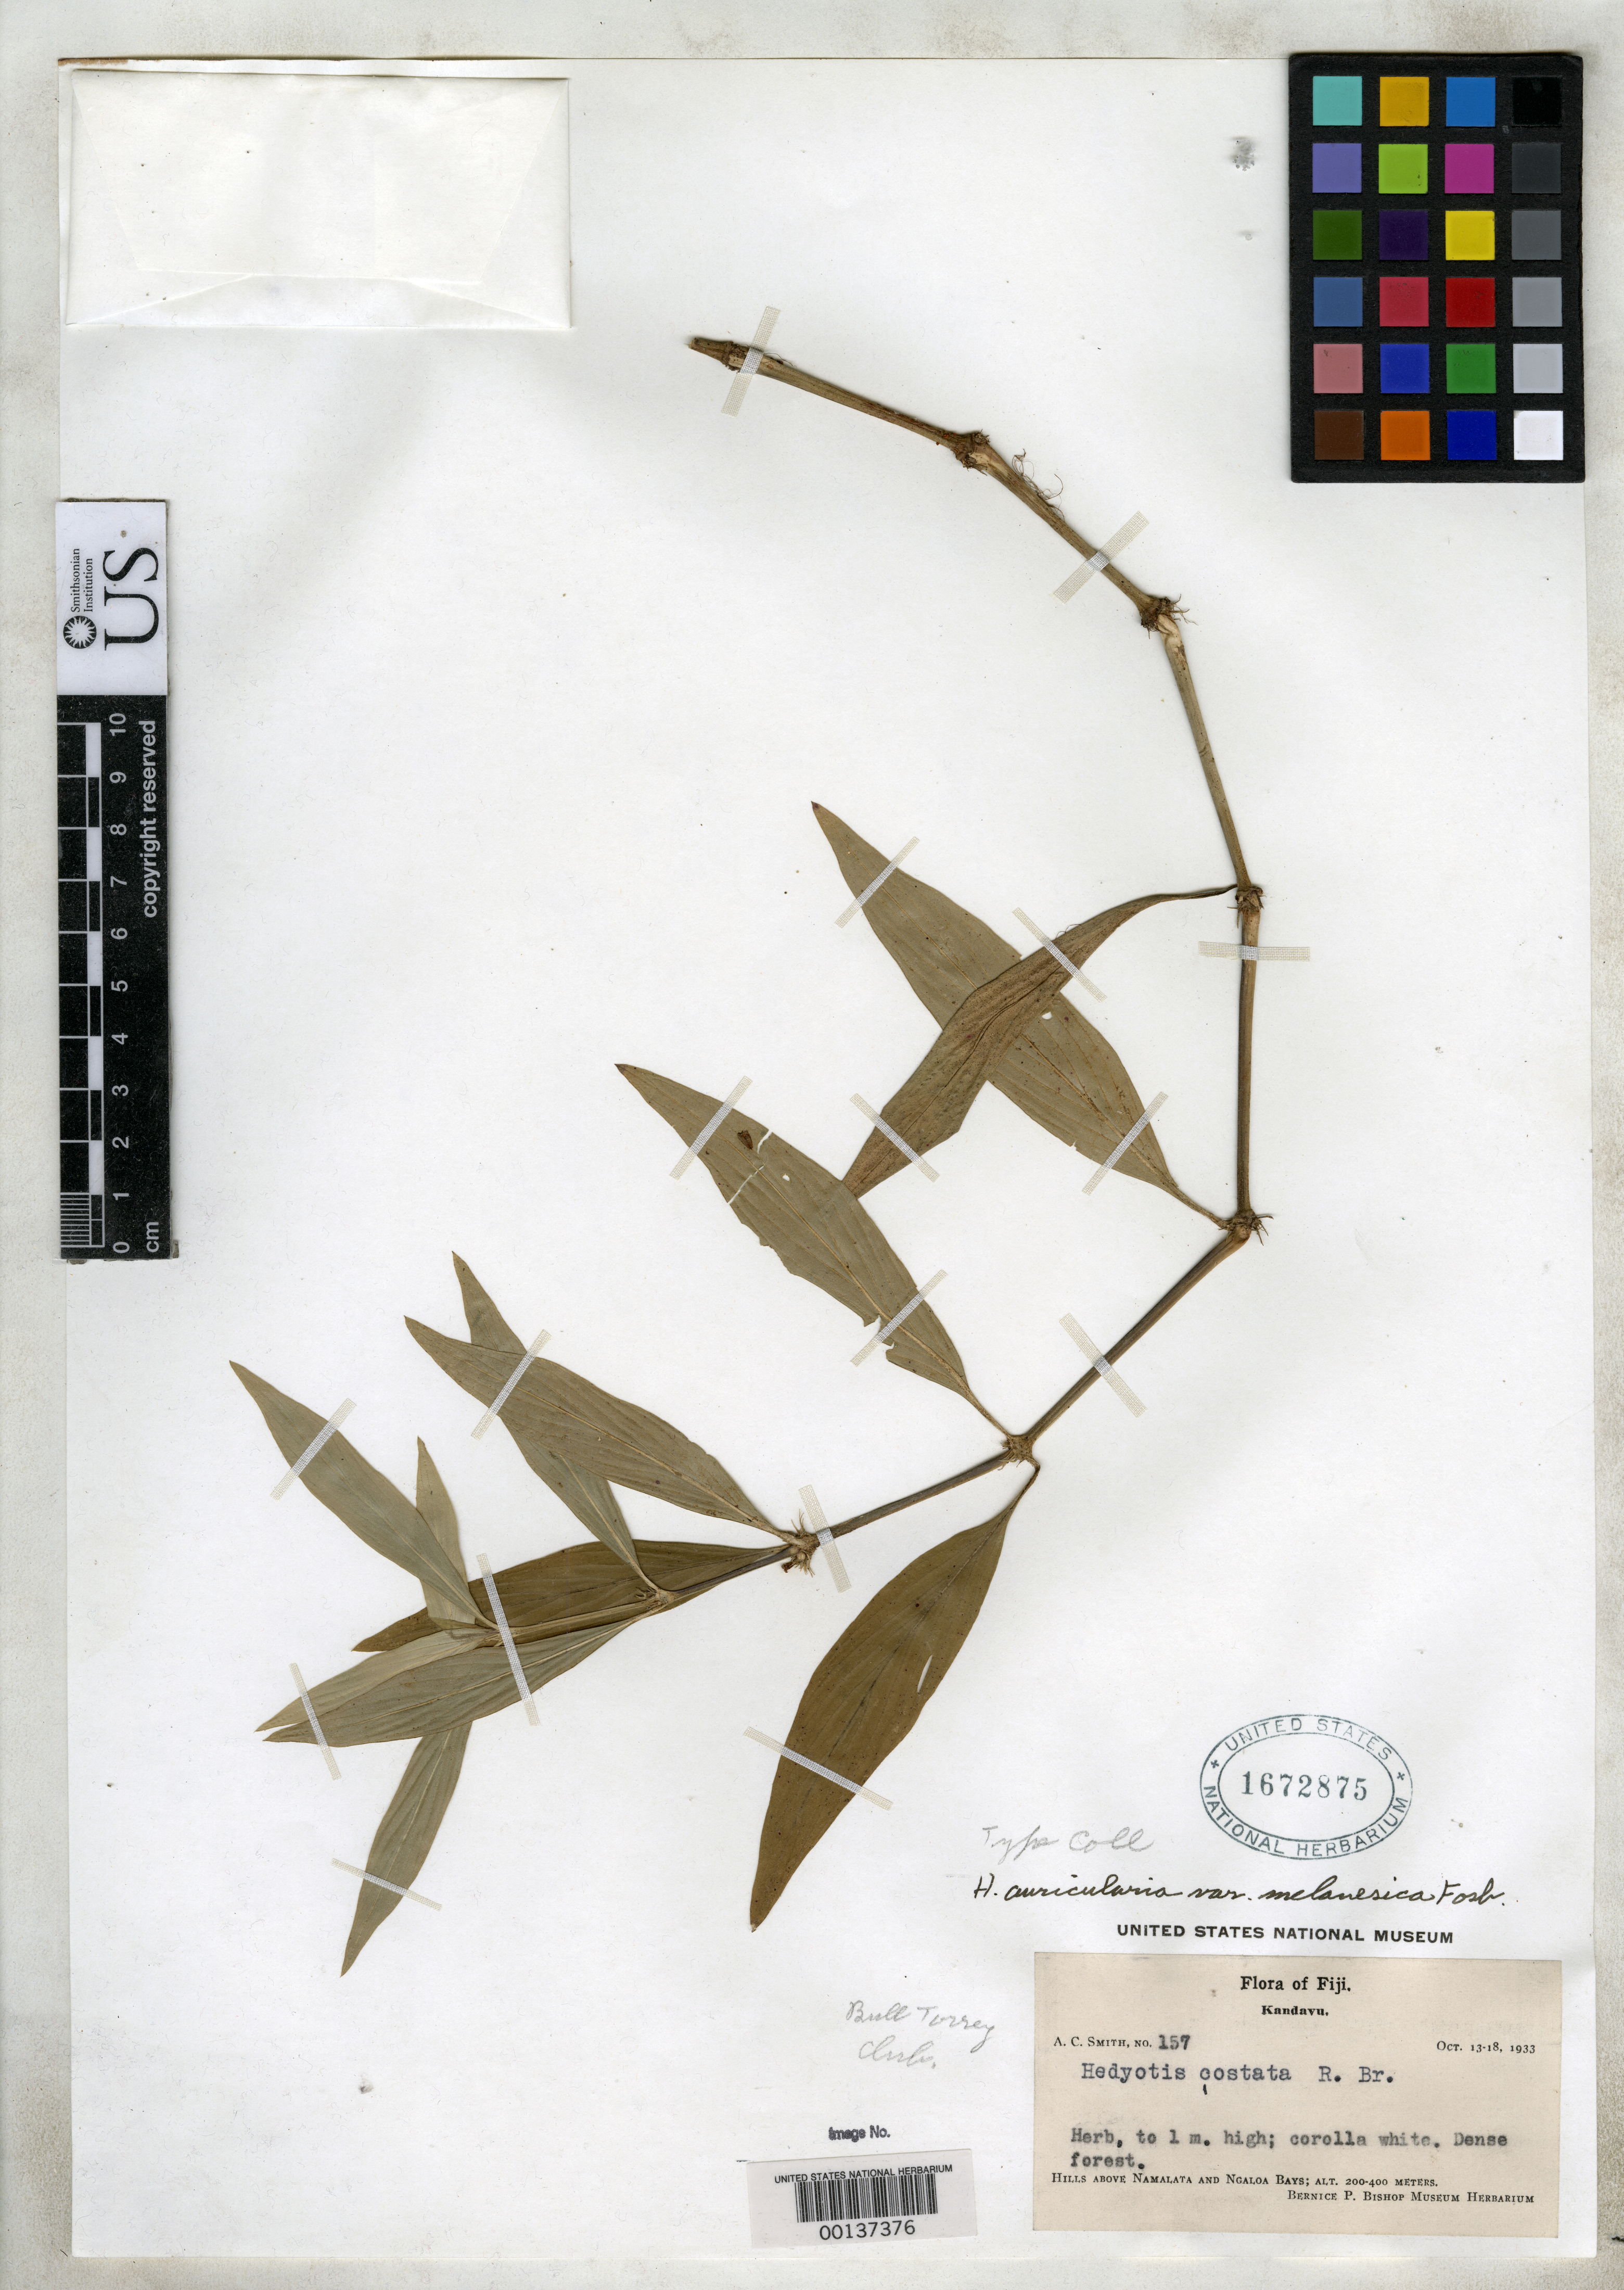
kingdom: Plantae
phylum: Tracheophyta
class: Magnoliopsida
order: Gentianales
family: Rubiaceae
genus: Hedyotis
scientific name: Hedyotis auricularia var. melanesica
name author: Fosberg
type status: Isotype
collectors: A. C. Smith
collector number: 157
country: Fiji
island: Kadavu [Kandavu]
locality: Above Namalata Bay and Ngaloa Bay.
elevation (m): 200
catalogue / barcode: US 1672875